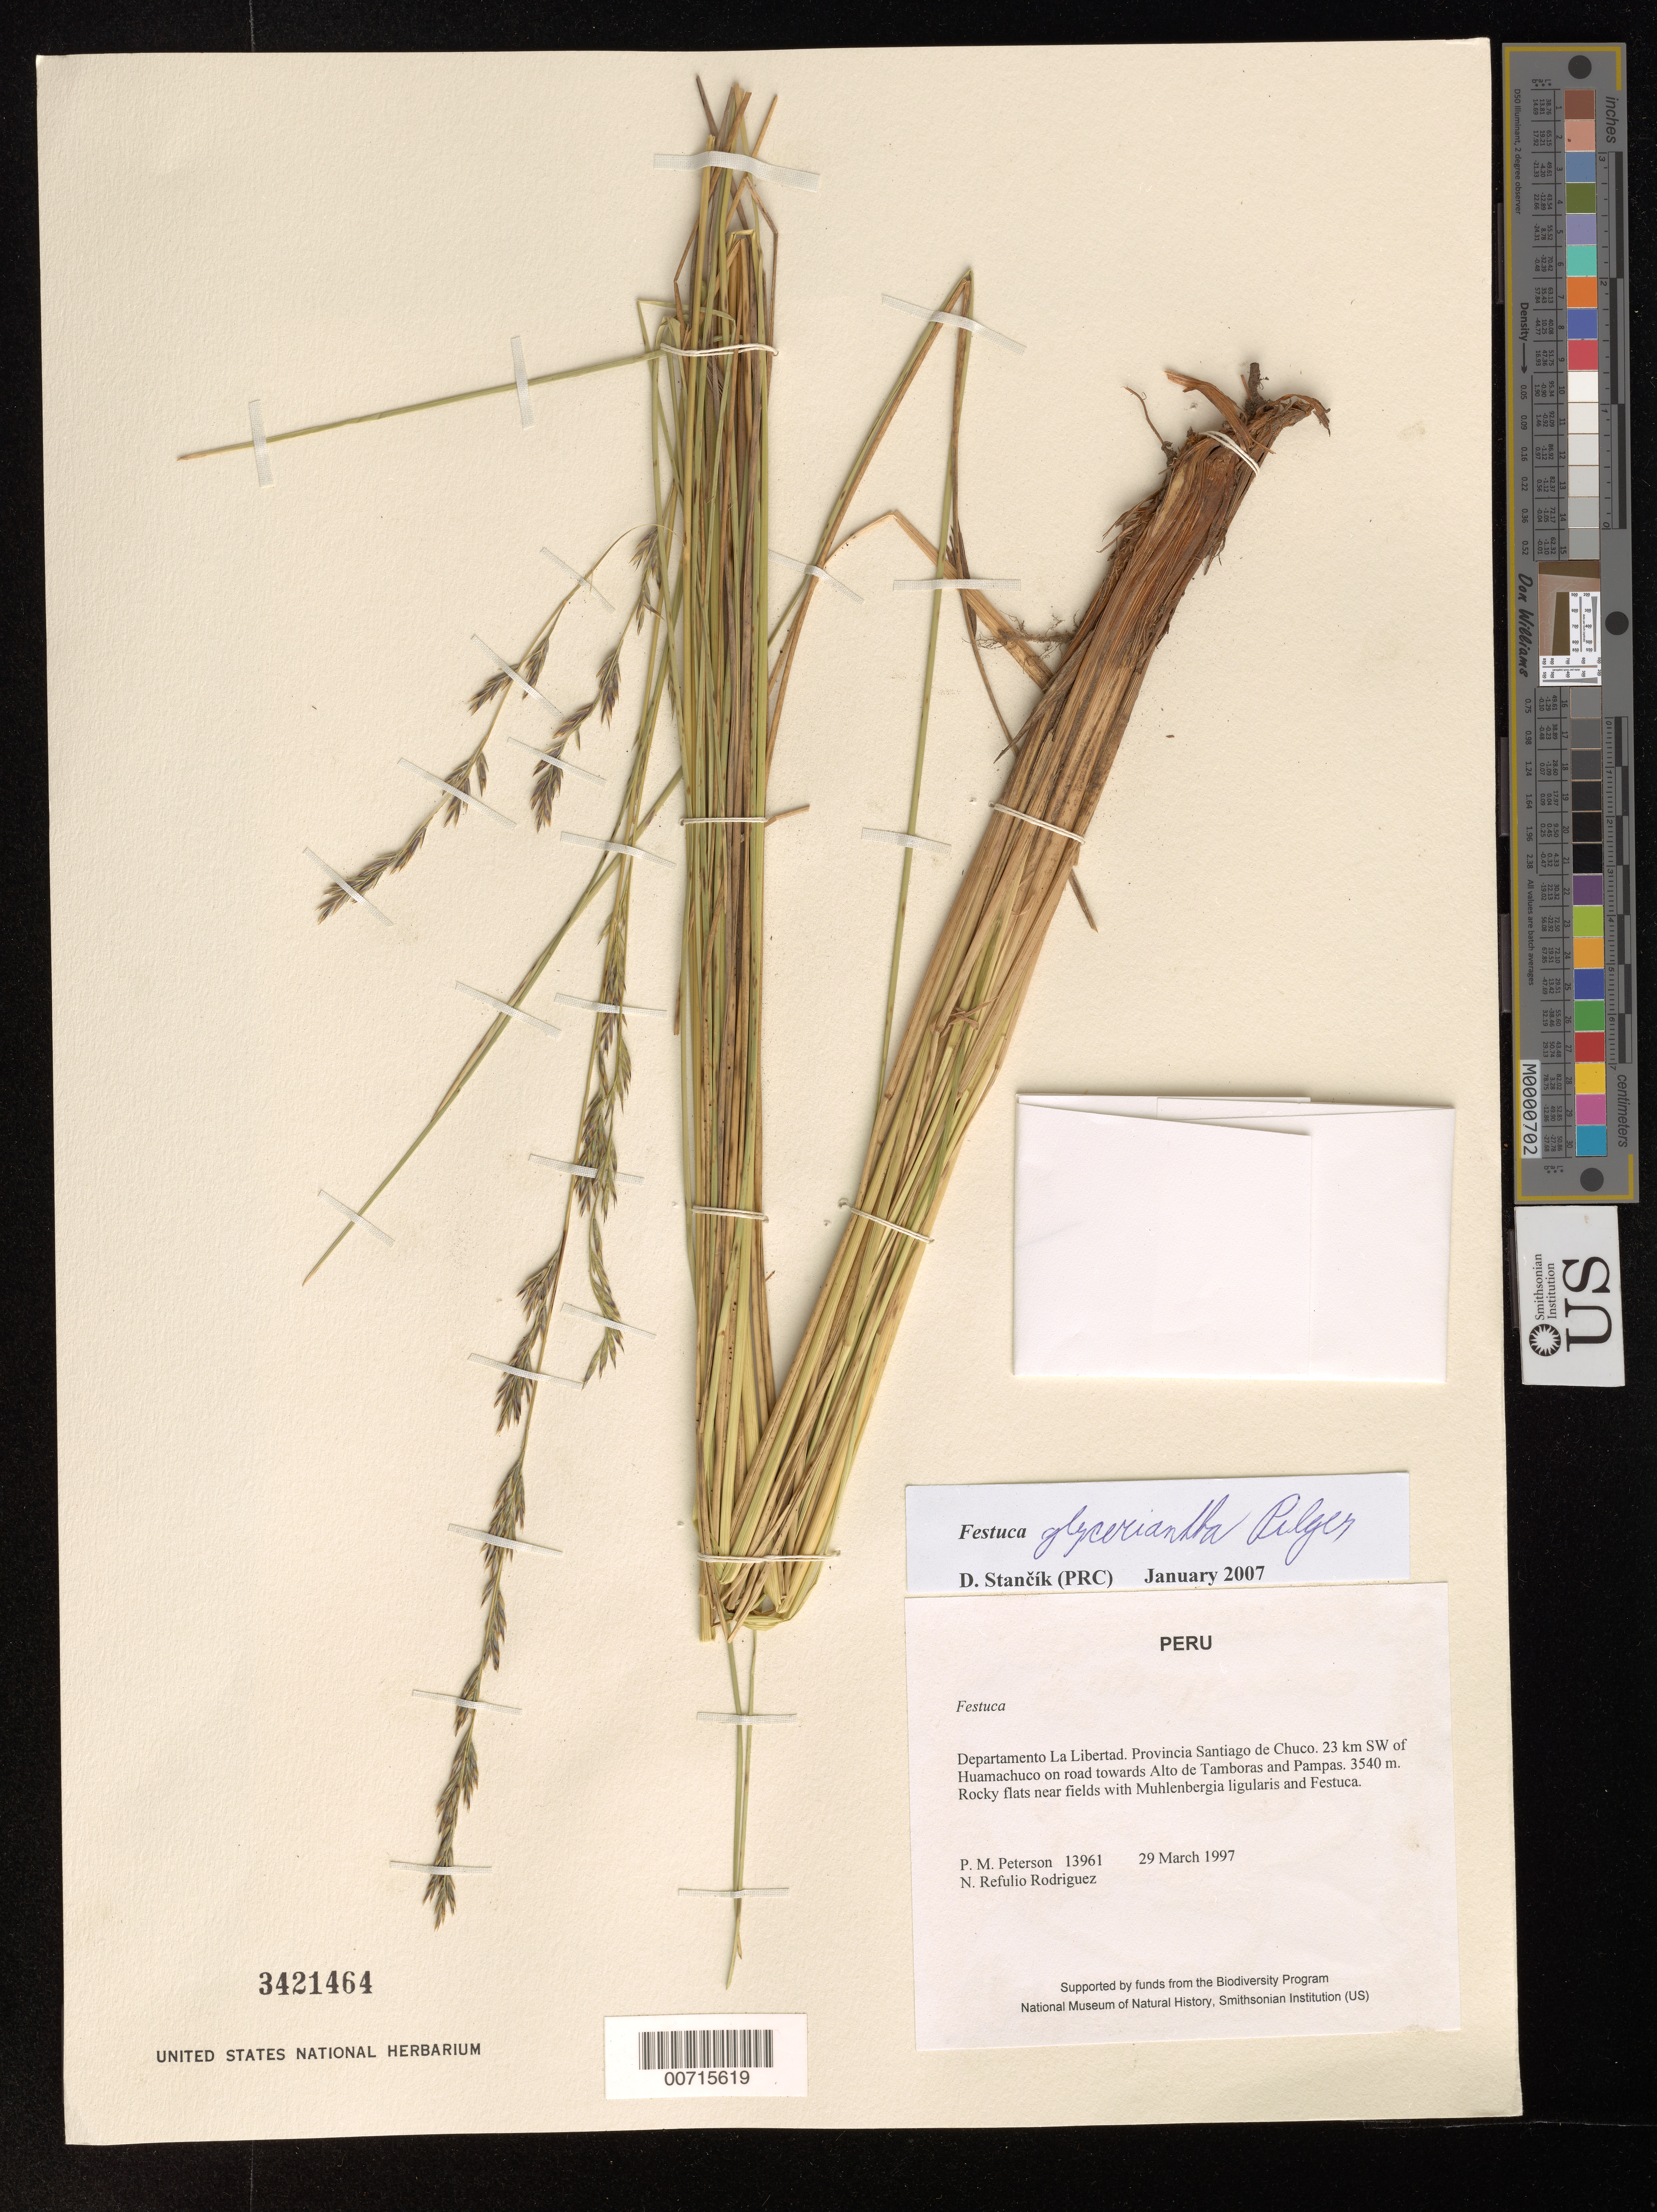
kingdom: Plantae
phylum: Tracheophyta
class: Liliopsida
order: Poales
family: Poaceae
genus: Festuca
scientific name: Festuca glyceriantha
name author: Pilg.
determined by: Stancik, D.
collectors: P. M. Peterson & N. Refulio-Rodríguez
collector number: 13961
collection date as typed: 29 Mar 1997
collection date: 1997-03-29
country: Peru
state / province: La Libertad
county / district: Santiago de Chuco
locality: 23 km SW of Huamachuco on road towards Alto de Tamboras and Pampas.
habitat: Rocky flats near fields with Muhlenbergia ligularis and Festuca.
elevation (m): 3540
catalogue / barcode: US 3421464